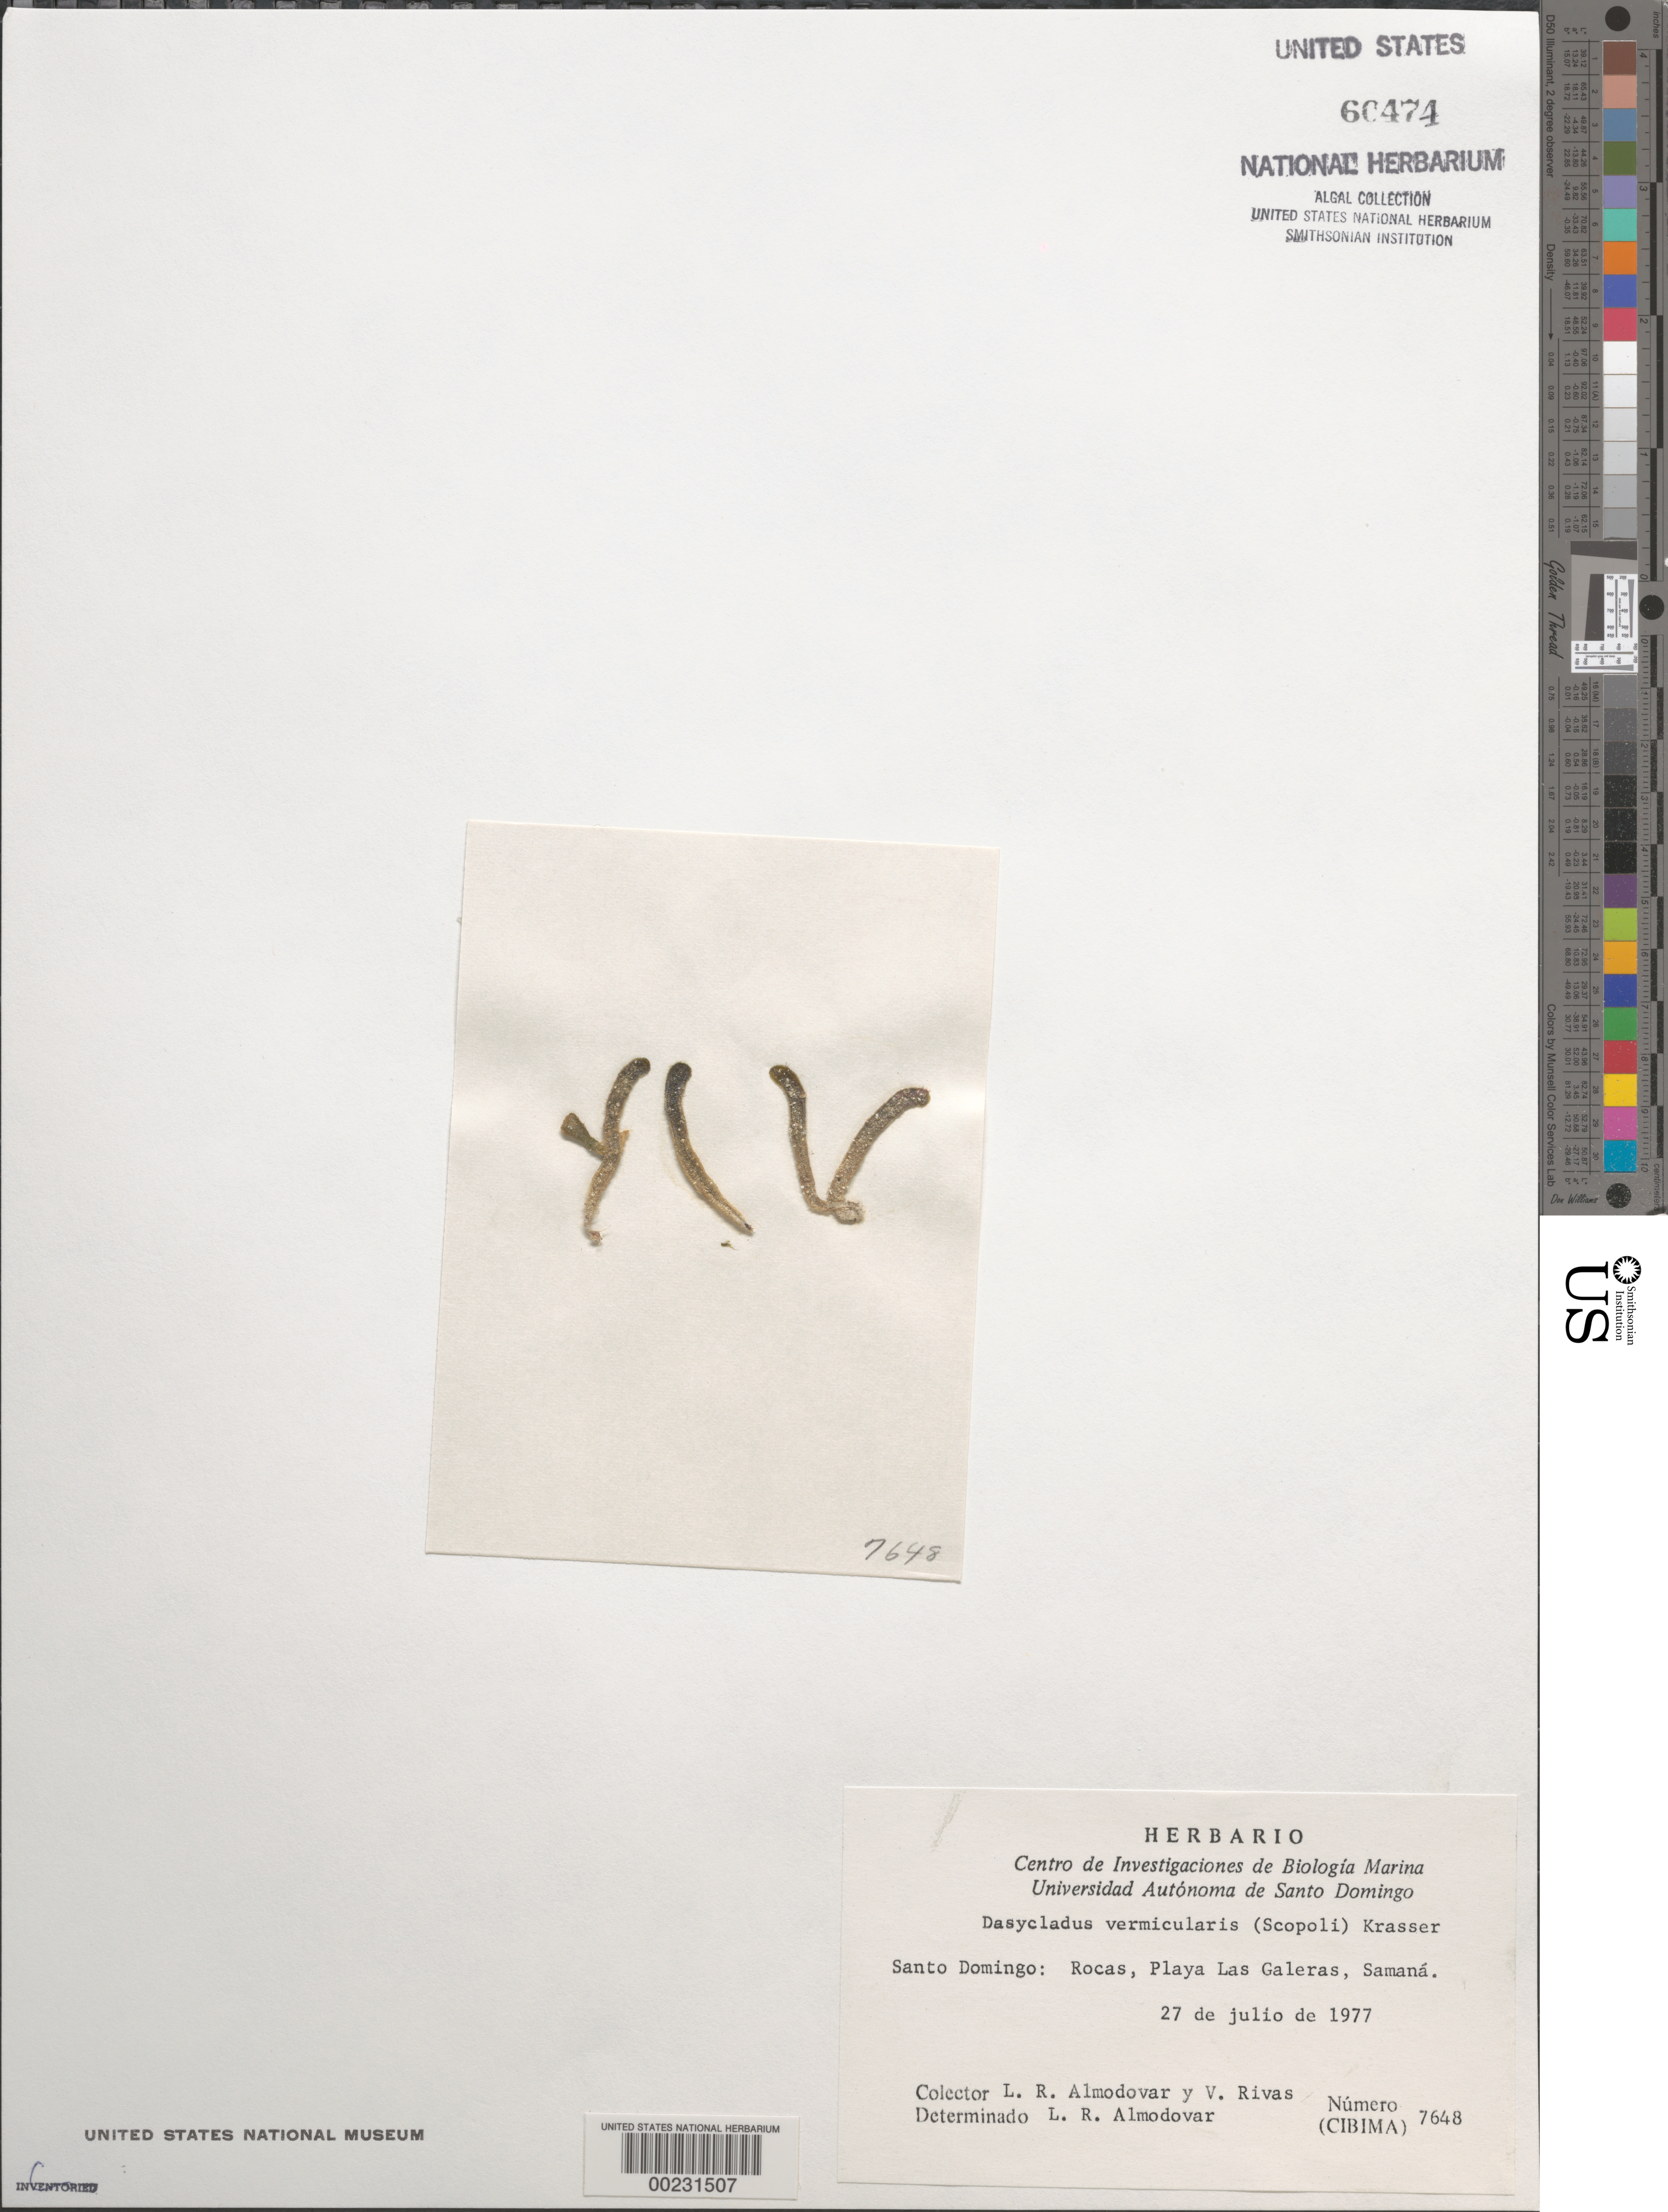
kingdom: Plantae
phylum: Chlorophyta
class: Ulvophyceae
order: Dasycladales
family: Dasycladaceae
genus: Dasycladus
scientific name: Dasycladus vermicularis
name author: (Scop.) Krasser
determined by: Almodovar, L. R.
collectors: L. Almodovar & V. Rivas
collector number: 7648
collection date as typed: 27 Jul 1977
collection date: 1977-07-27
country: Dominican Republic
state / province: Samaná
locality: Playa las galeras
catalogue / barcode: US 60474